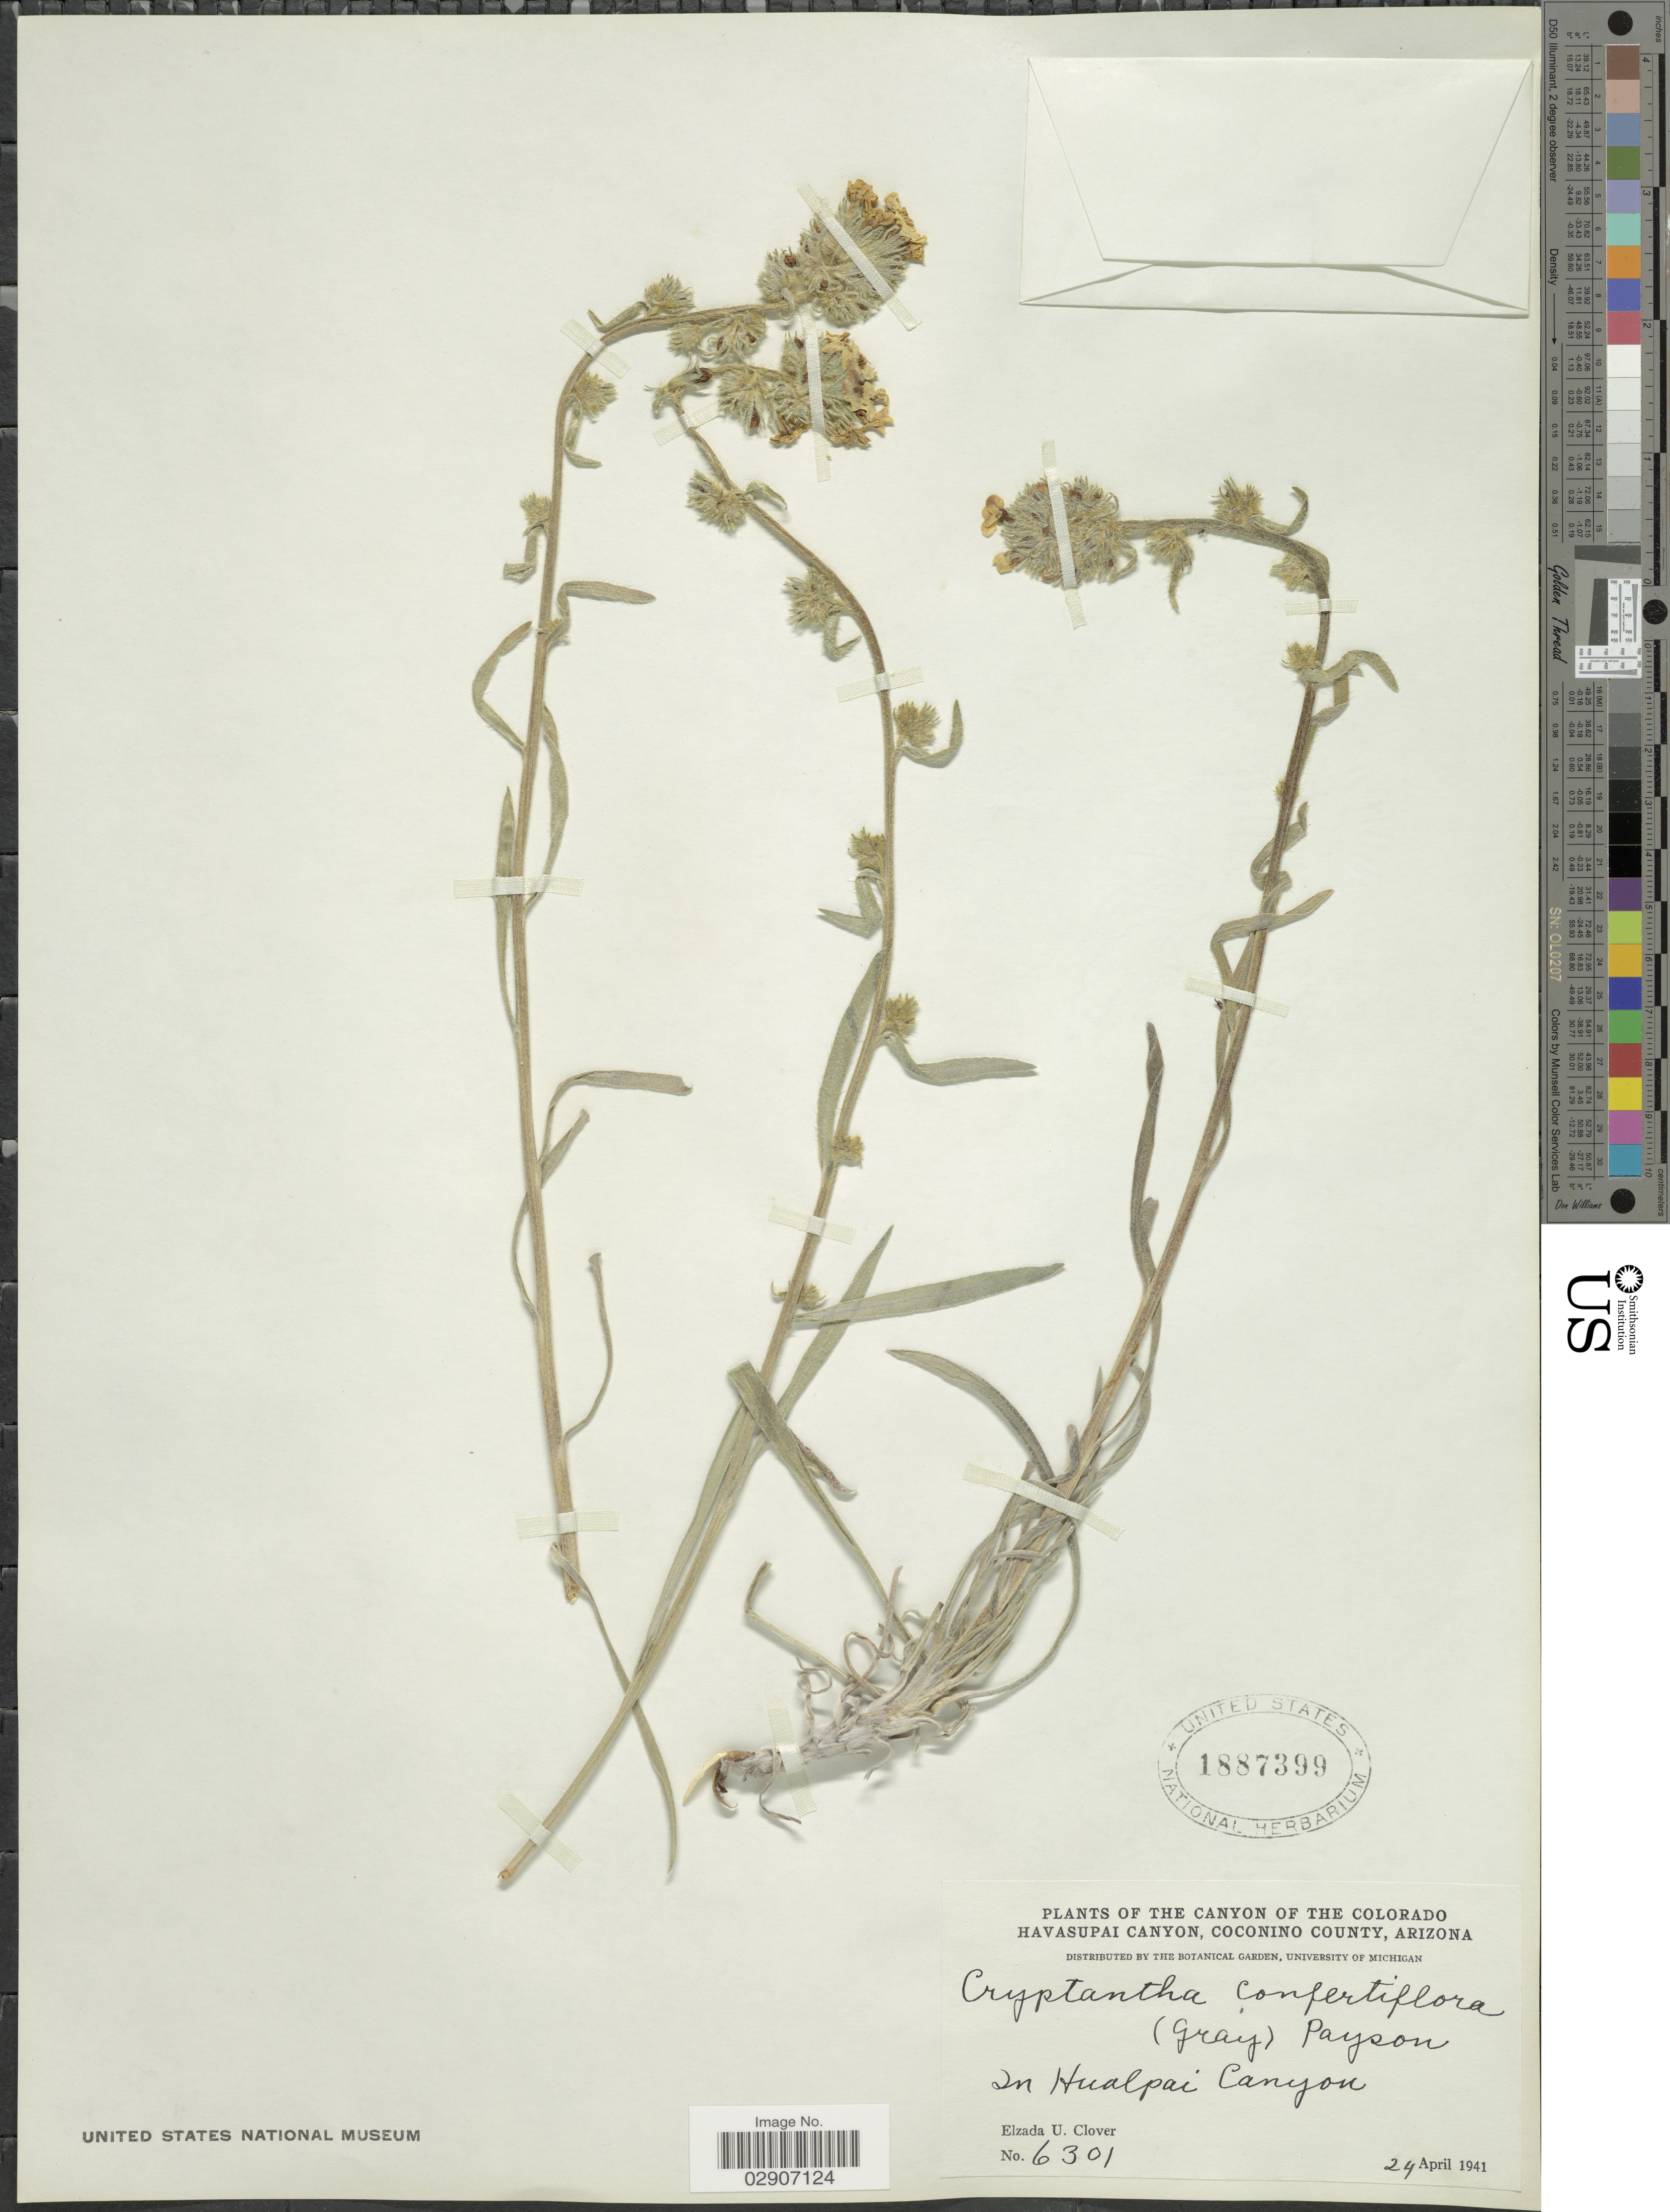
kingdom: Plantae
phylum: Tracheophyta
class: Magnoliopsida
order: Boraginales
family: Boraginaceae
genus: Cryptantha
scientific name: Cryptantha confertiflora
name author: (Greene) Payson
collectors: E. U. Clover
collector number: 6301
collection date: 1941-04-24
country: United States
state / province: Arizona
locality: The Canyon of the Colorado Havasupai Canyon, Coconino County. In Hualpai Canyon.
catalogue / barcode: US 1887399